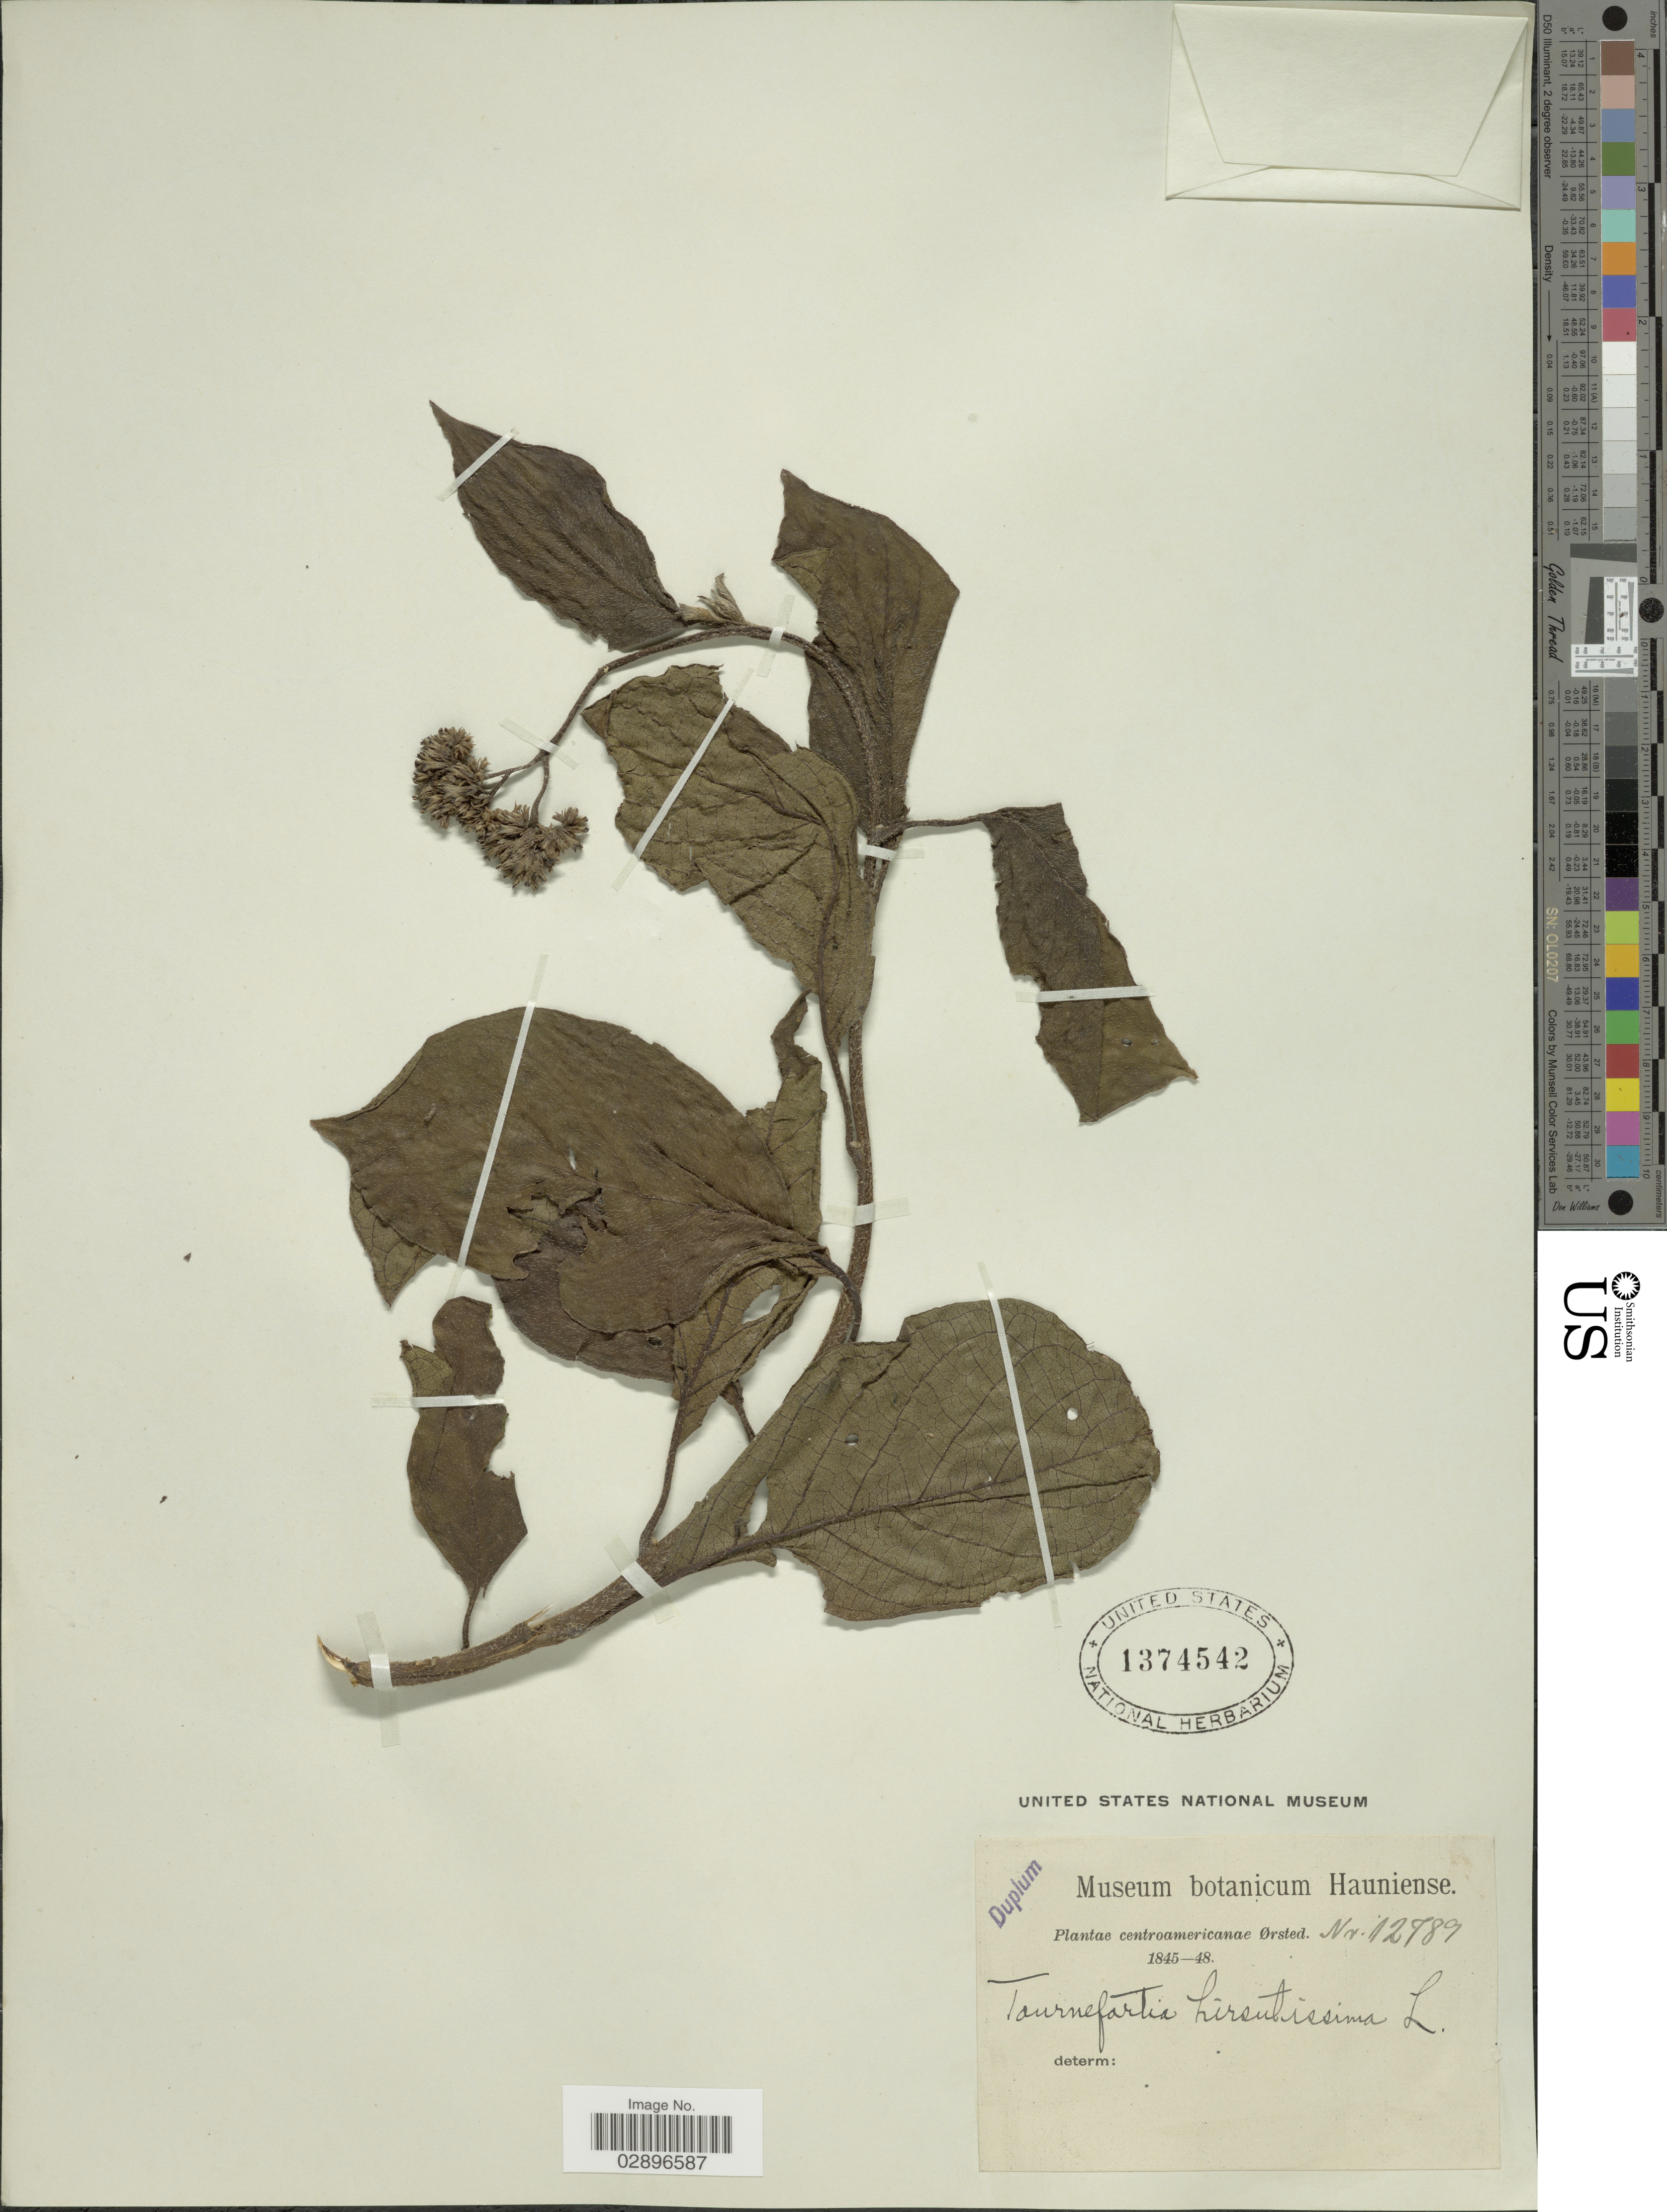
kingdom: Plantae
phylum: Tracheophyta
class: Magnoliopsida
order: Boraginales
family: Heliotropiaceae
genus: Tournefortia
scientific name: Tournefortia hirsutissima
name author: L.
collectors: Ørsted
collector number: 12789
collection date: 1845/1848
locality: Centroamericanae.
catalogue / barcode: US 1374542